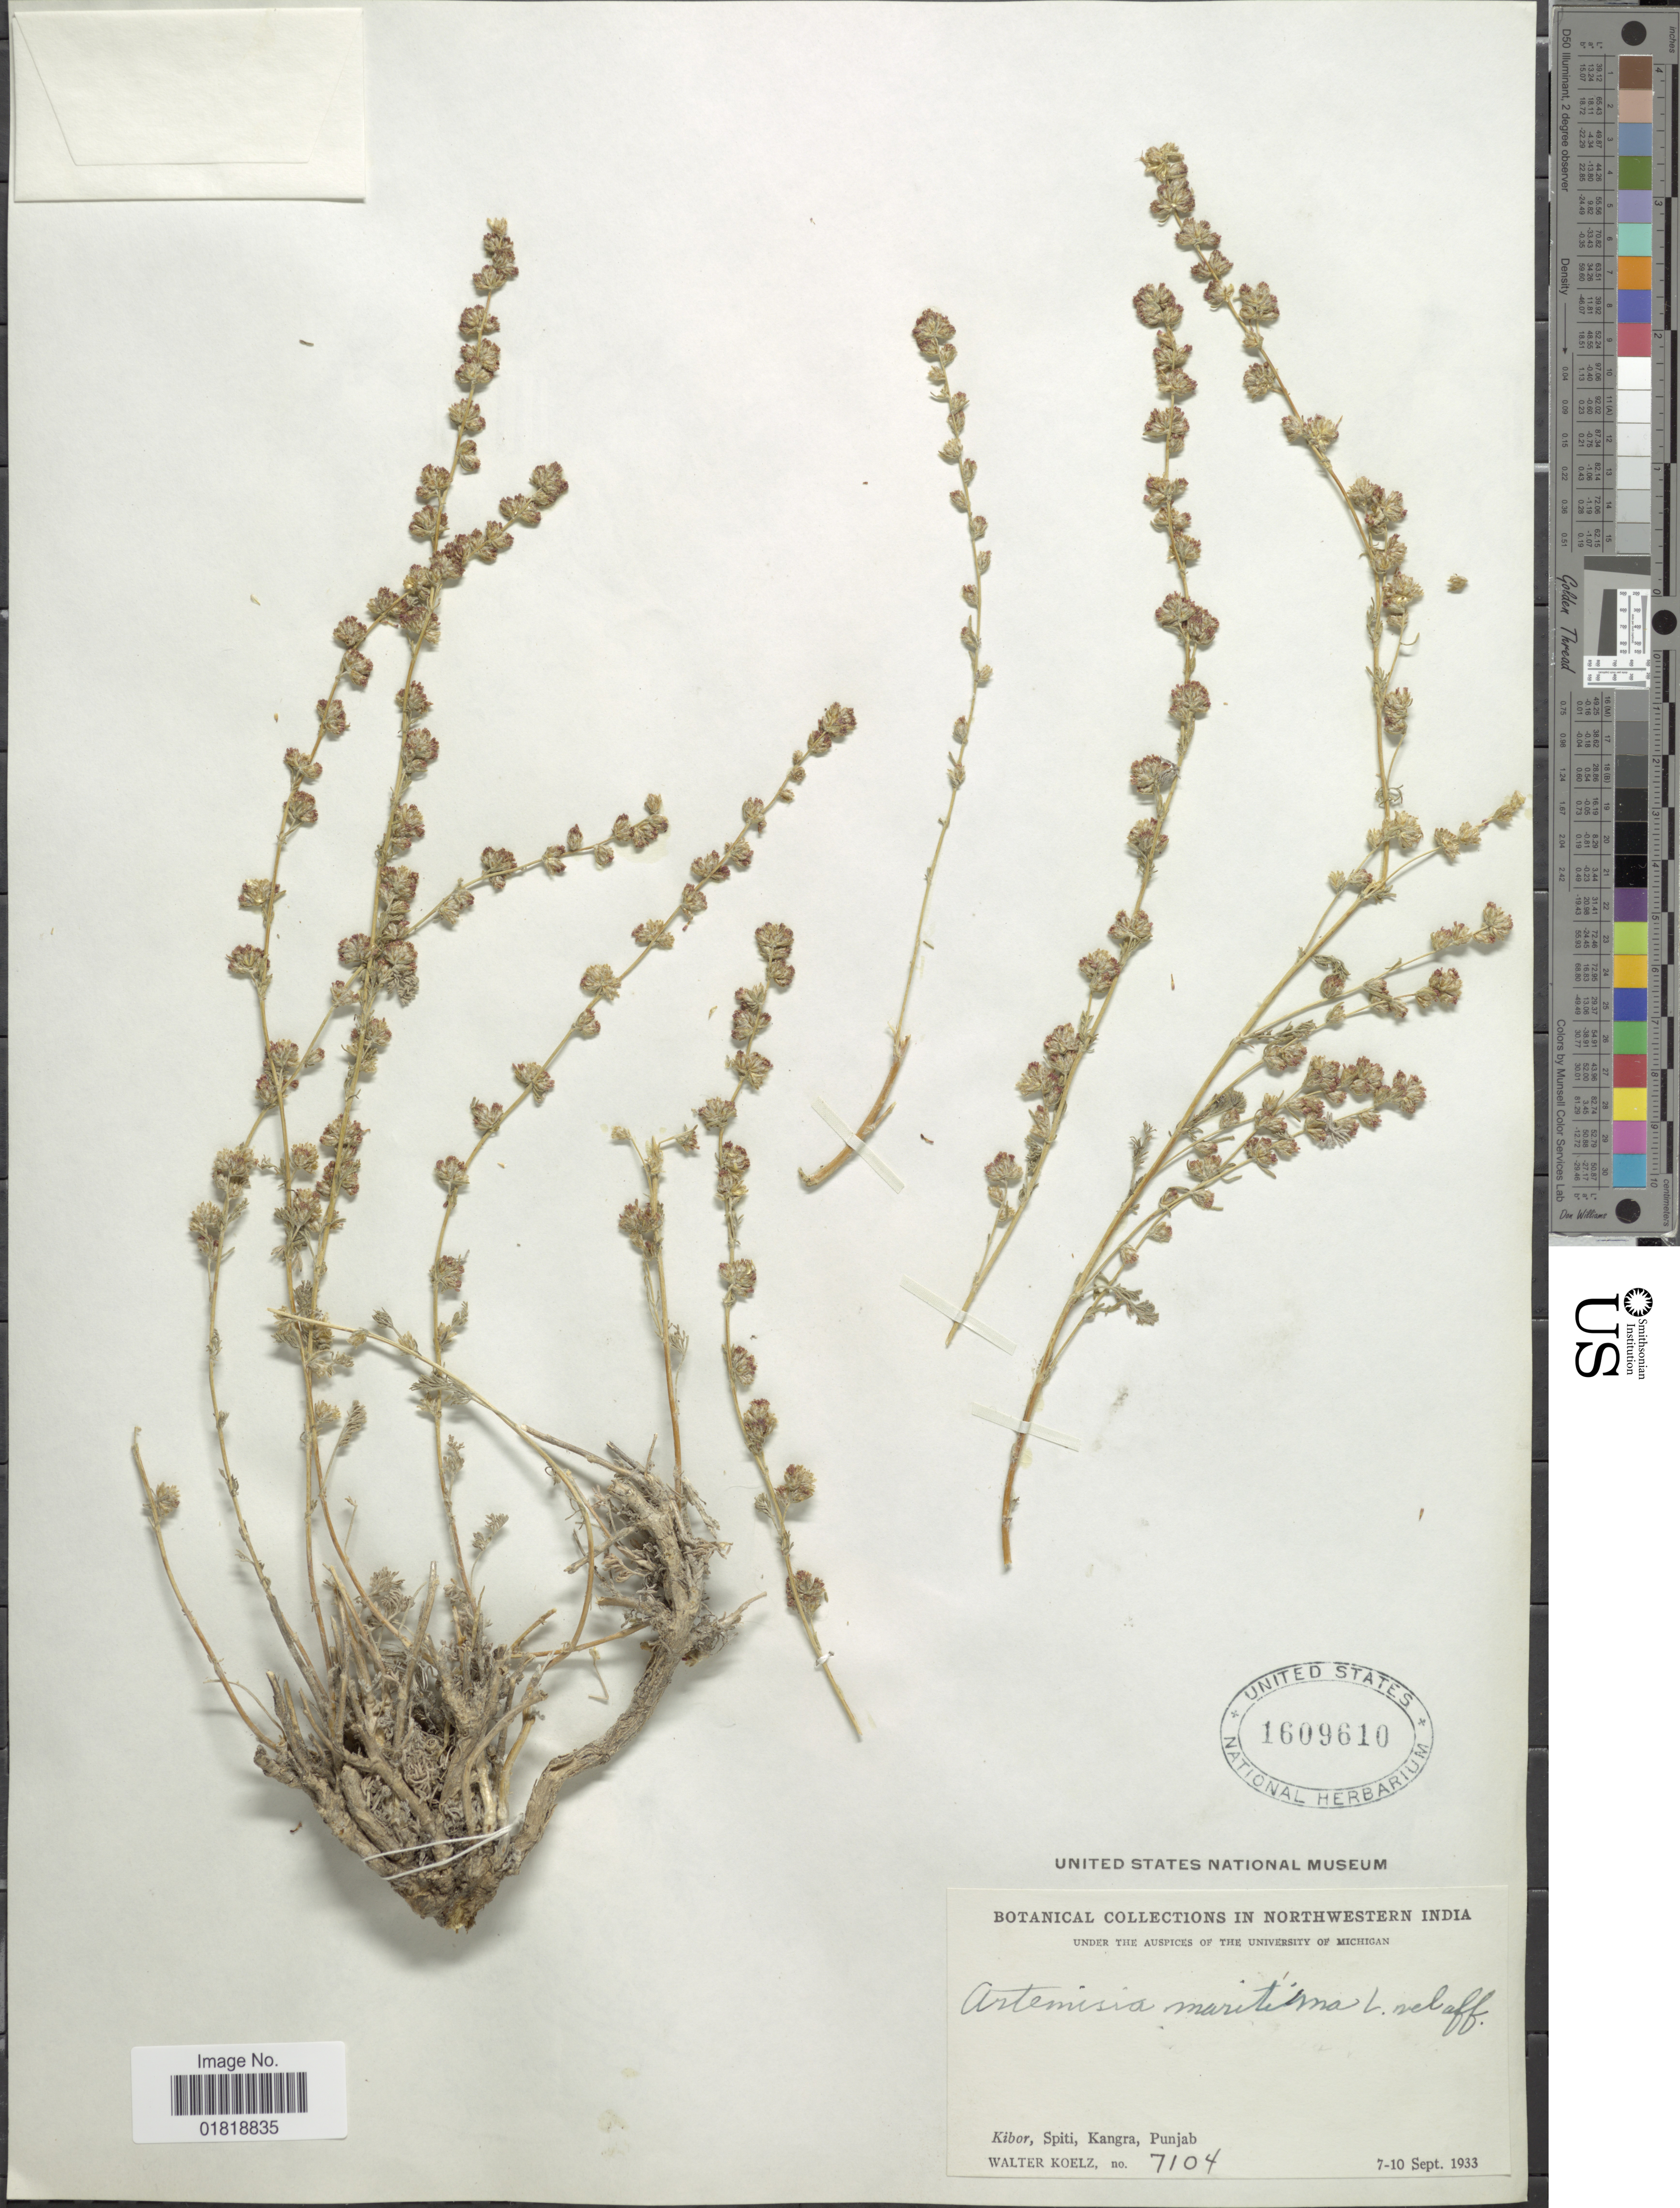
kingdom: Plantae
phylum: Tracheophyta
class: Magnoliopsida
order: Asterales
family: Asteraceae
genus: Artemisia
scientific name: Artemisia maritima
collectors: W. N. Koelz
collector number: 7104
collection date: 1933-09-07/1933-09-10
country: India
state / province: Himachal Pradesh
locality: Kibor, Spiti, Kangra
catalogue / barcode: US 1609610